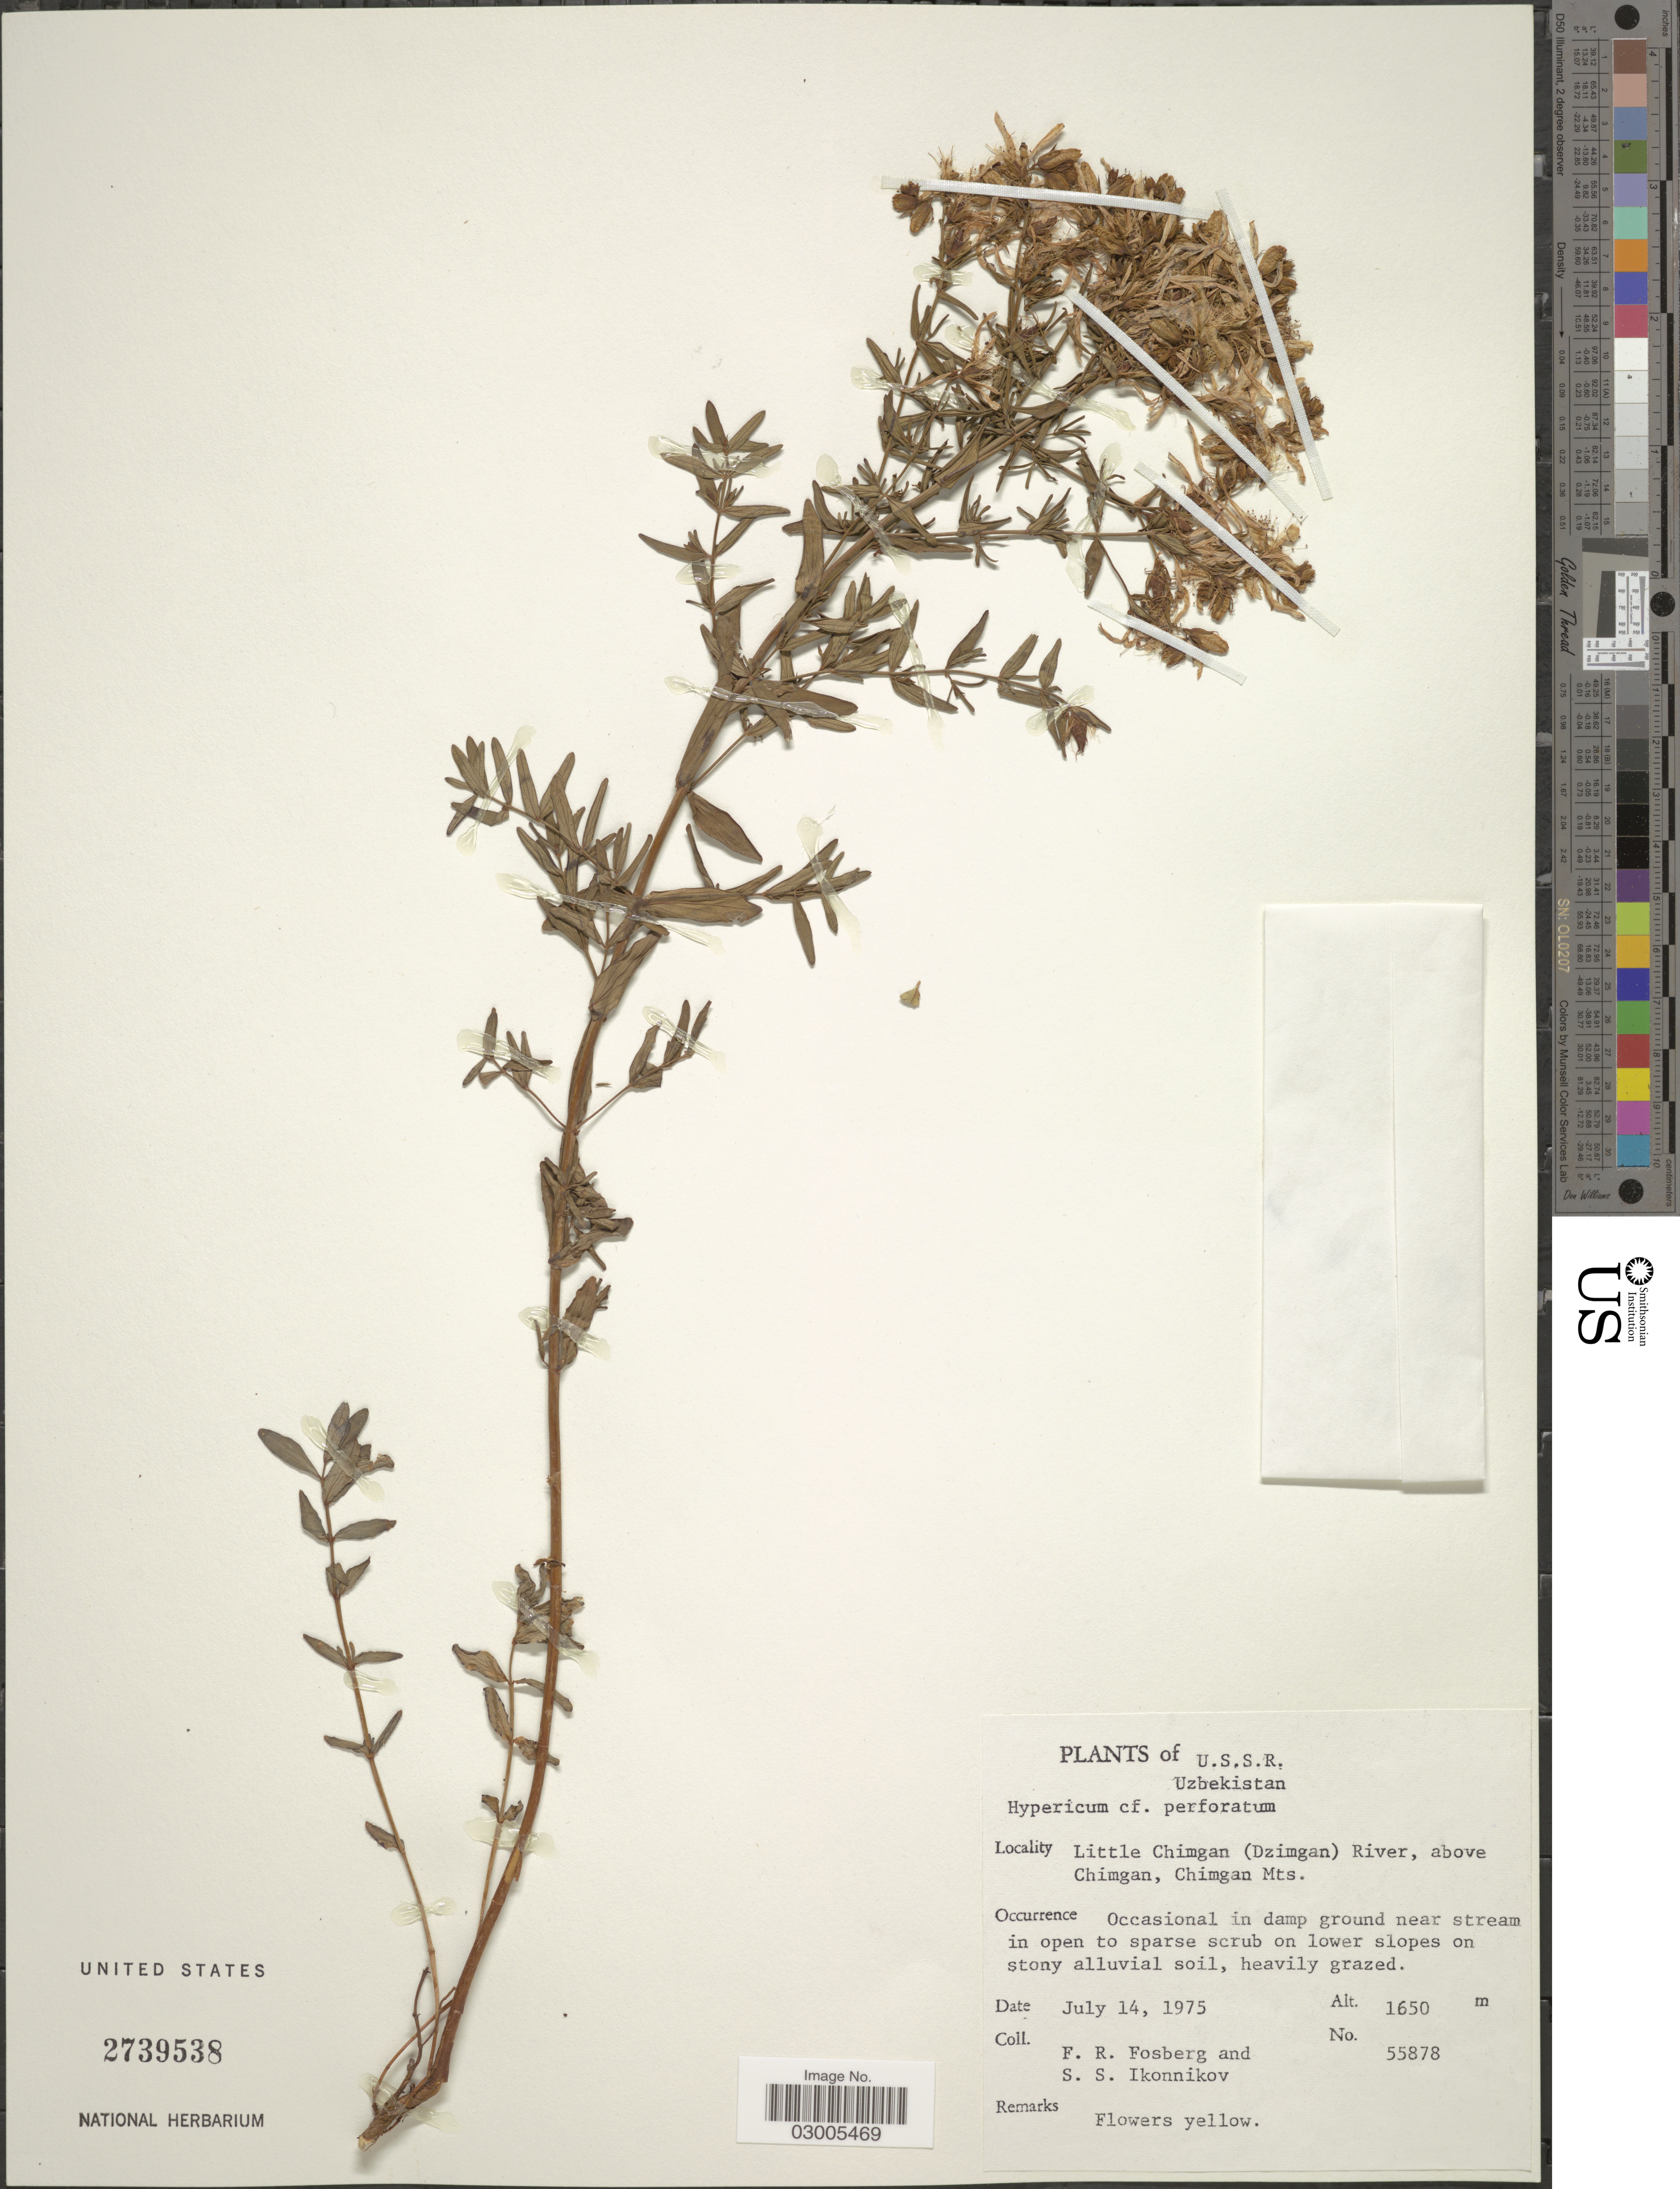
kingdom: Plantae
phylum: Tracheophyta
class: Magnoliopsida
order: Malpighiales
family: Hypericaceae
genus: Hypericum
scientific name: Hypericum perforatum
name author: L.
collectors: F. R. Fosberg & S. Ikonnikov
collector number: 55878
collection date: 1975-07-14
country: Uzbekistan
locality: U.S.S.R. Little Chimgan (Dzimgan) River, above Chimgan, Chimgan Mts.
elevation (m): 1650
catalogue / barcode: US 2739538